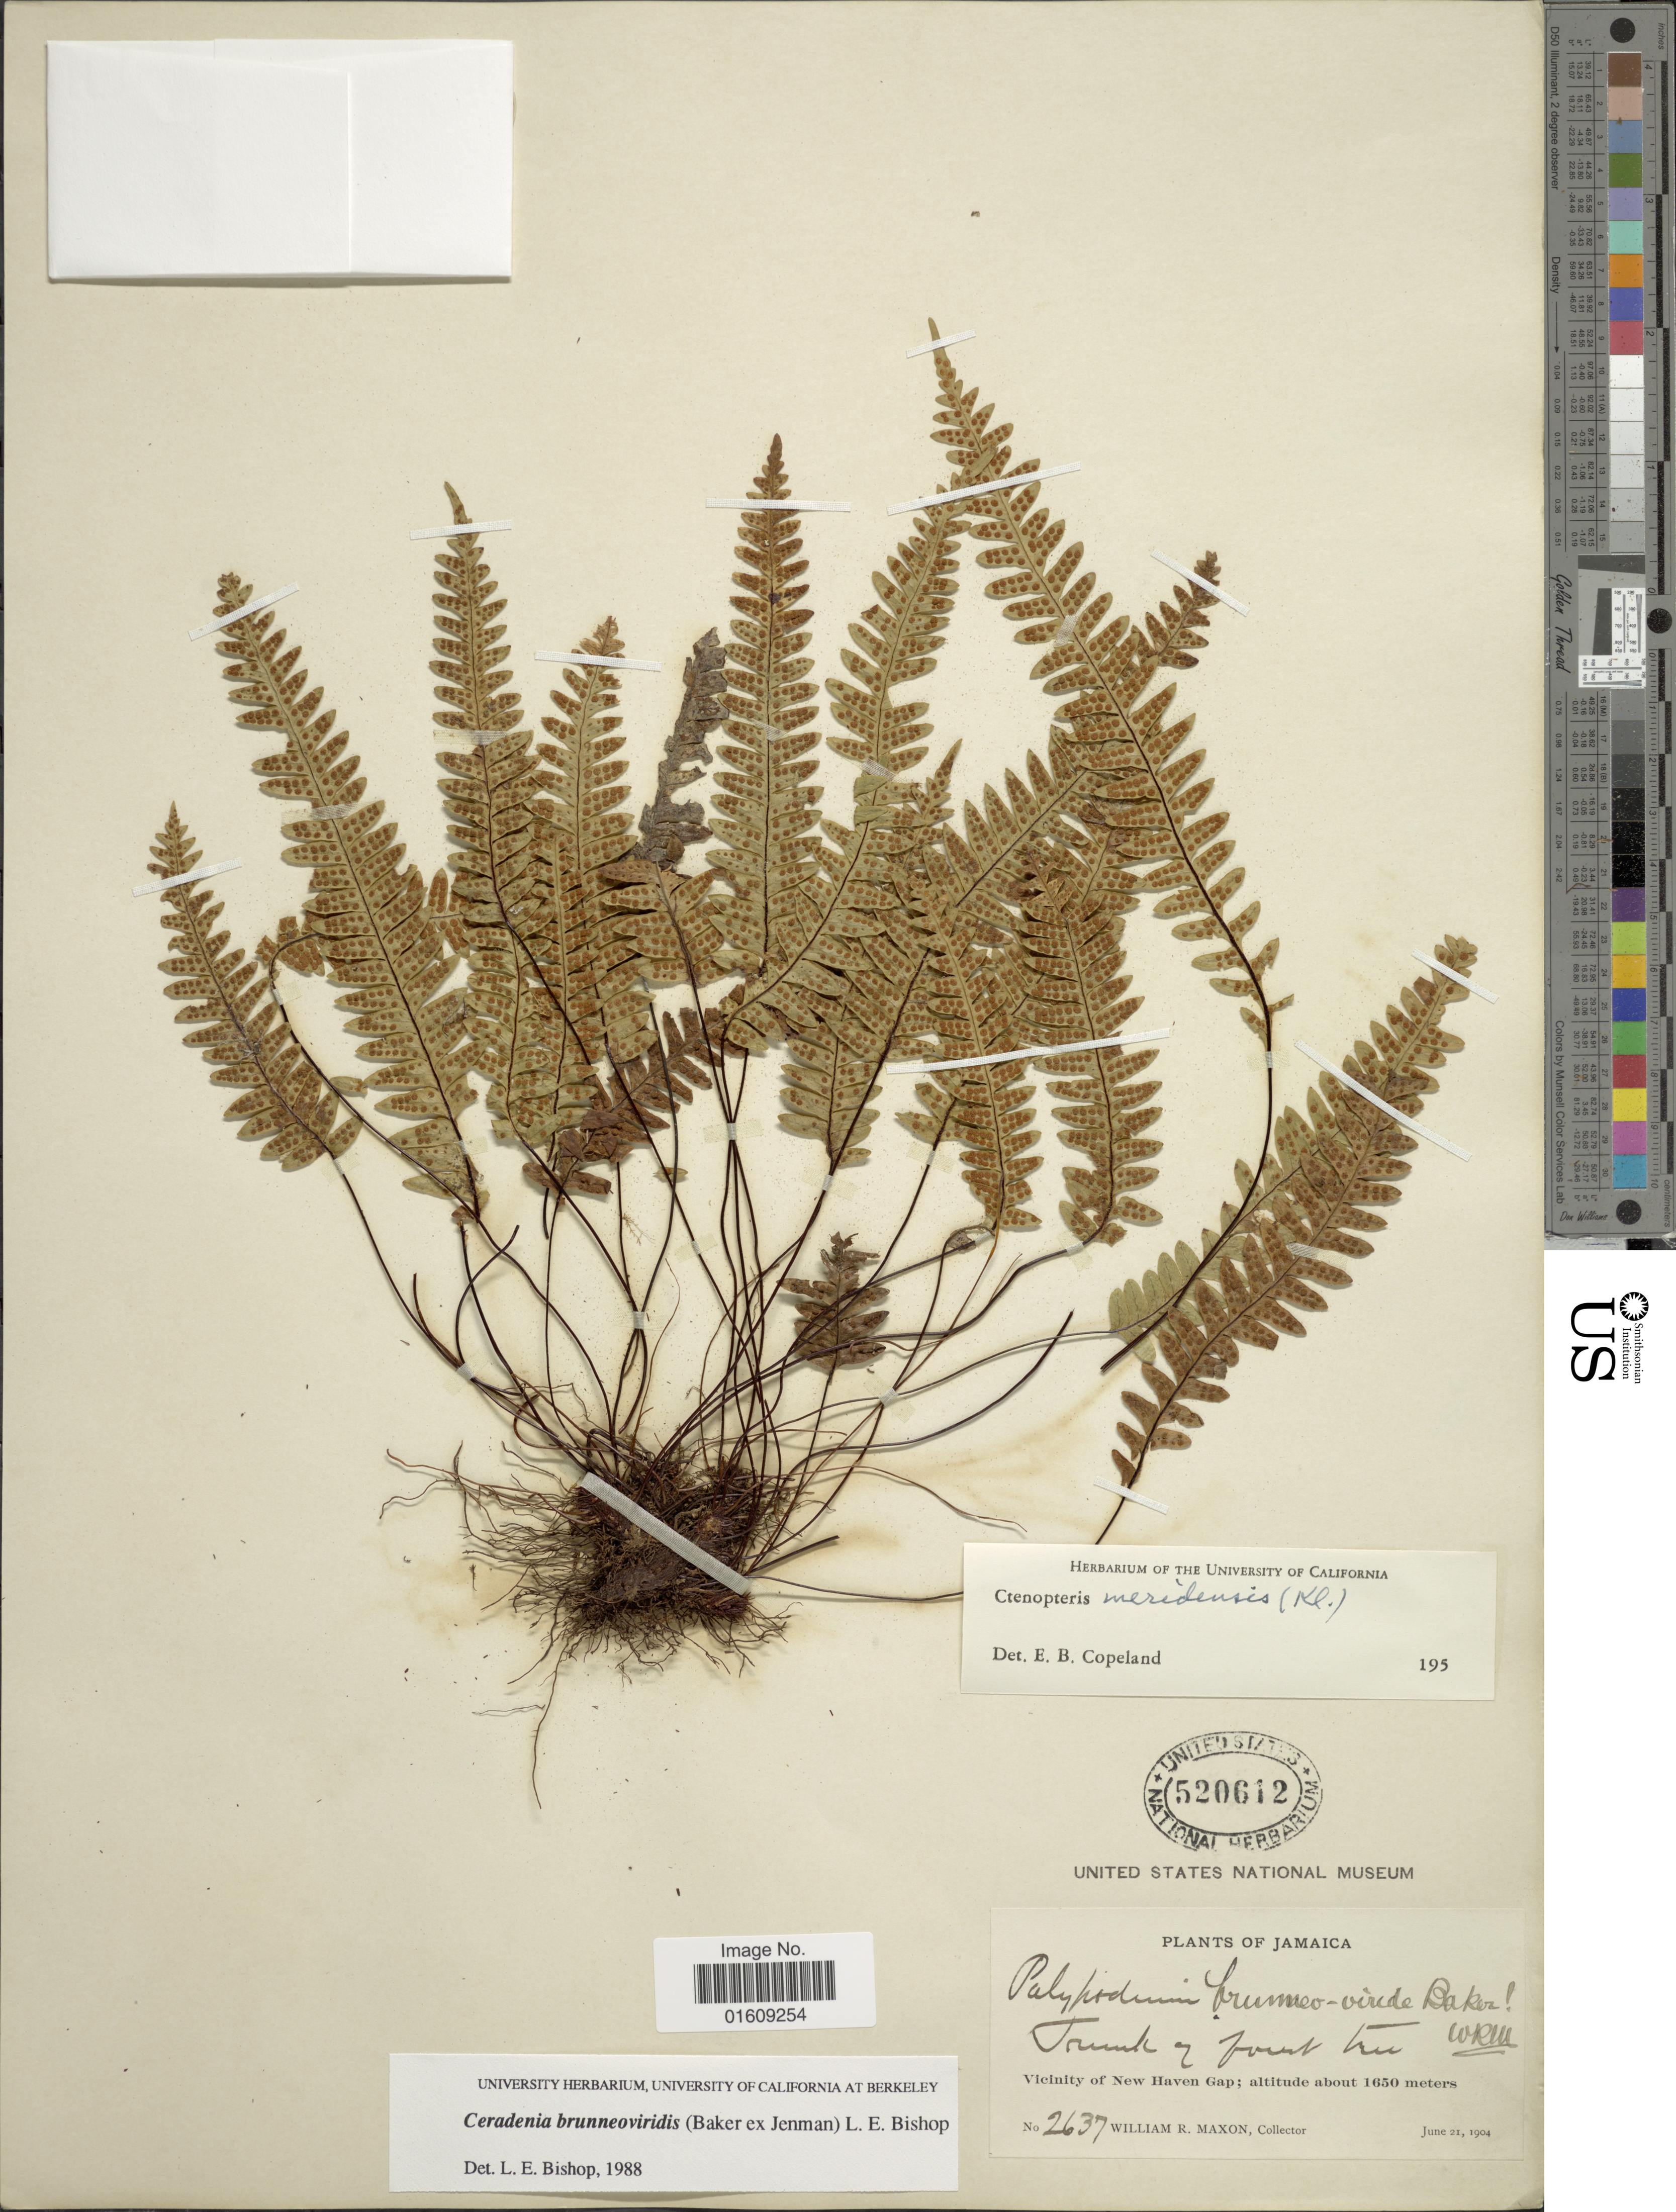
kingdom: Plantae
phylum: Tracheophyta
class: Polypodiopsida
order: Polypodiales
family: Polypodiaceae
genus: Ceradenia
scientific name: Ceradenia brunneoviridis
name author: (Baker ex Jenman) L.E. Bishop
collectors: W. R. Maxon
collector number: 2637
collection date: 1904-06-21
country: Jamaica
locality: Jamaica, Vicinity of New Haven Gap.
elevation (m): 1650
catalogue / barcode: US 520612